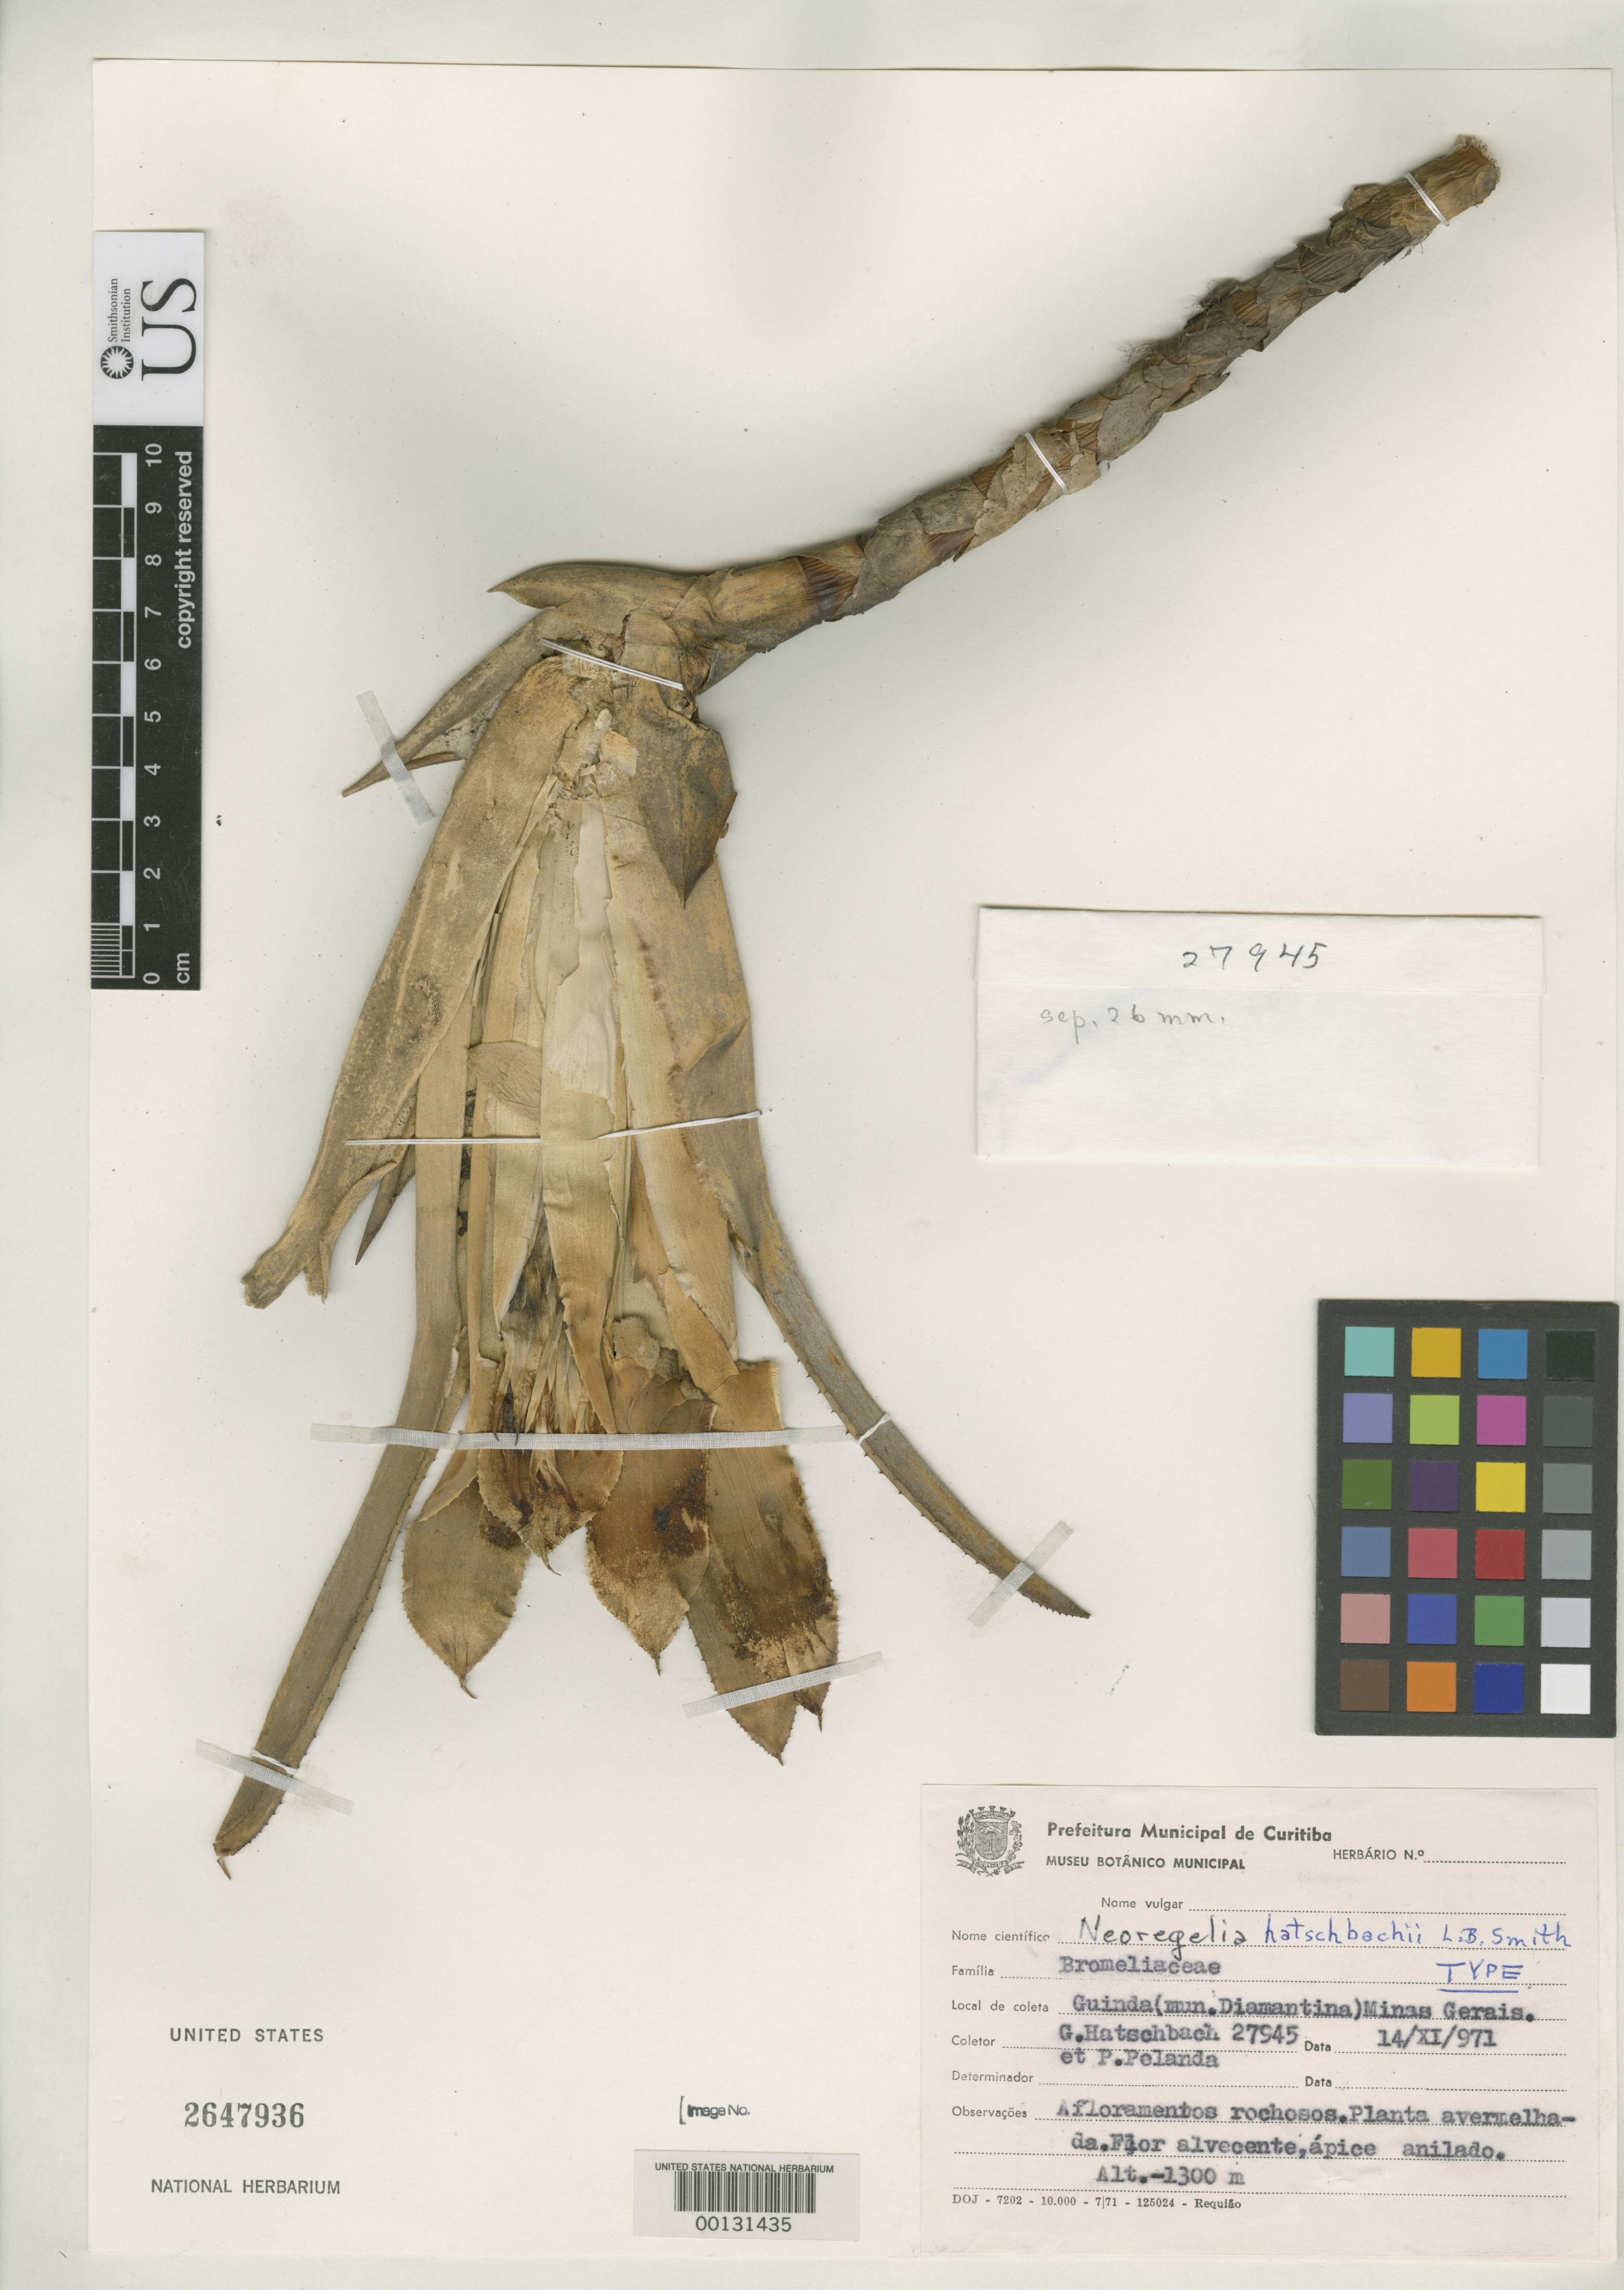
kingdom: Plantae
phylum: Tracheophyta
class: Liliopsida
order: Poales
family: Bromeliaceae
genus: Neoregelia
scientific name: Neoregelia hatschbachii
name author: L.B. Sm.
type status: Holotype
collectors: G. Hatschbach & P. Pelanda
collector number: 27945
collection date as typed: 14 Nov 1971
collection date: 1971-11-14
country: Brazil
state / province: Minas Gerais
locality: Guinda.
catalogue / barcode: US 2647936